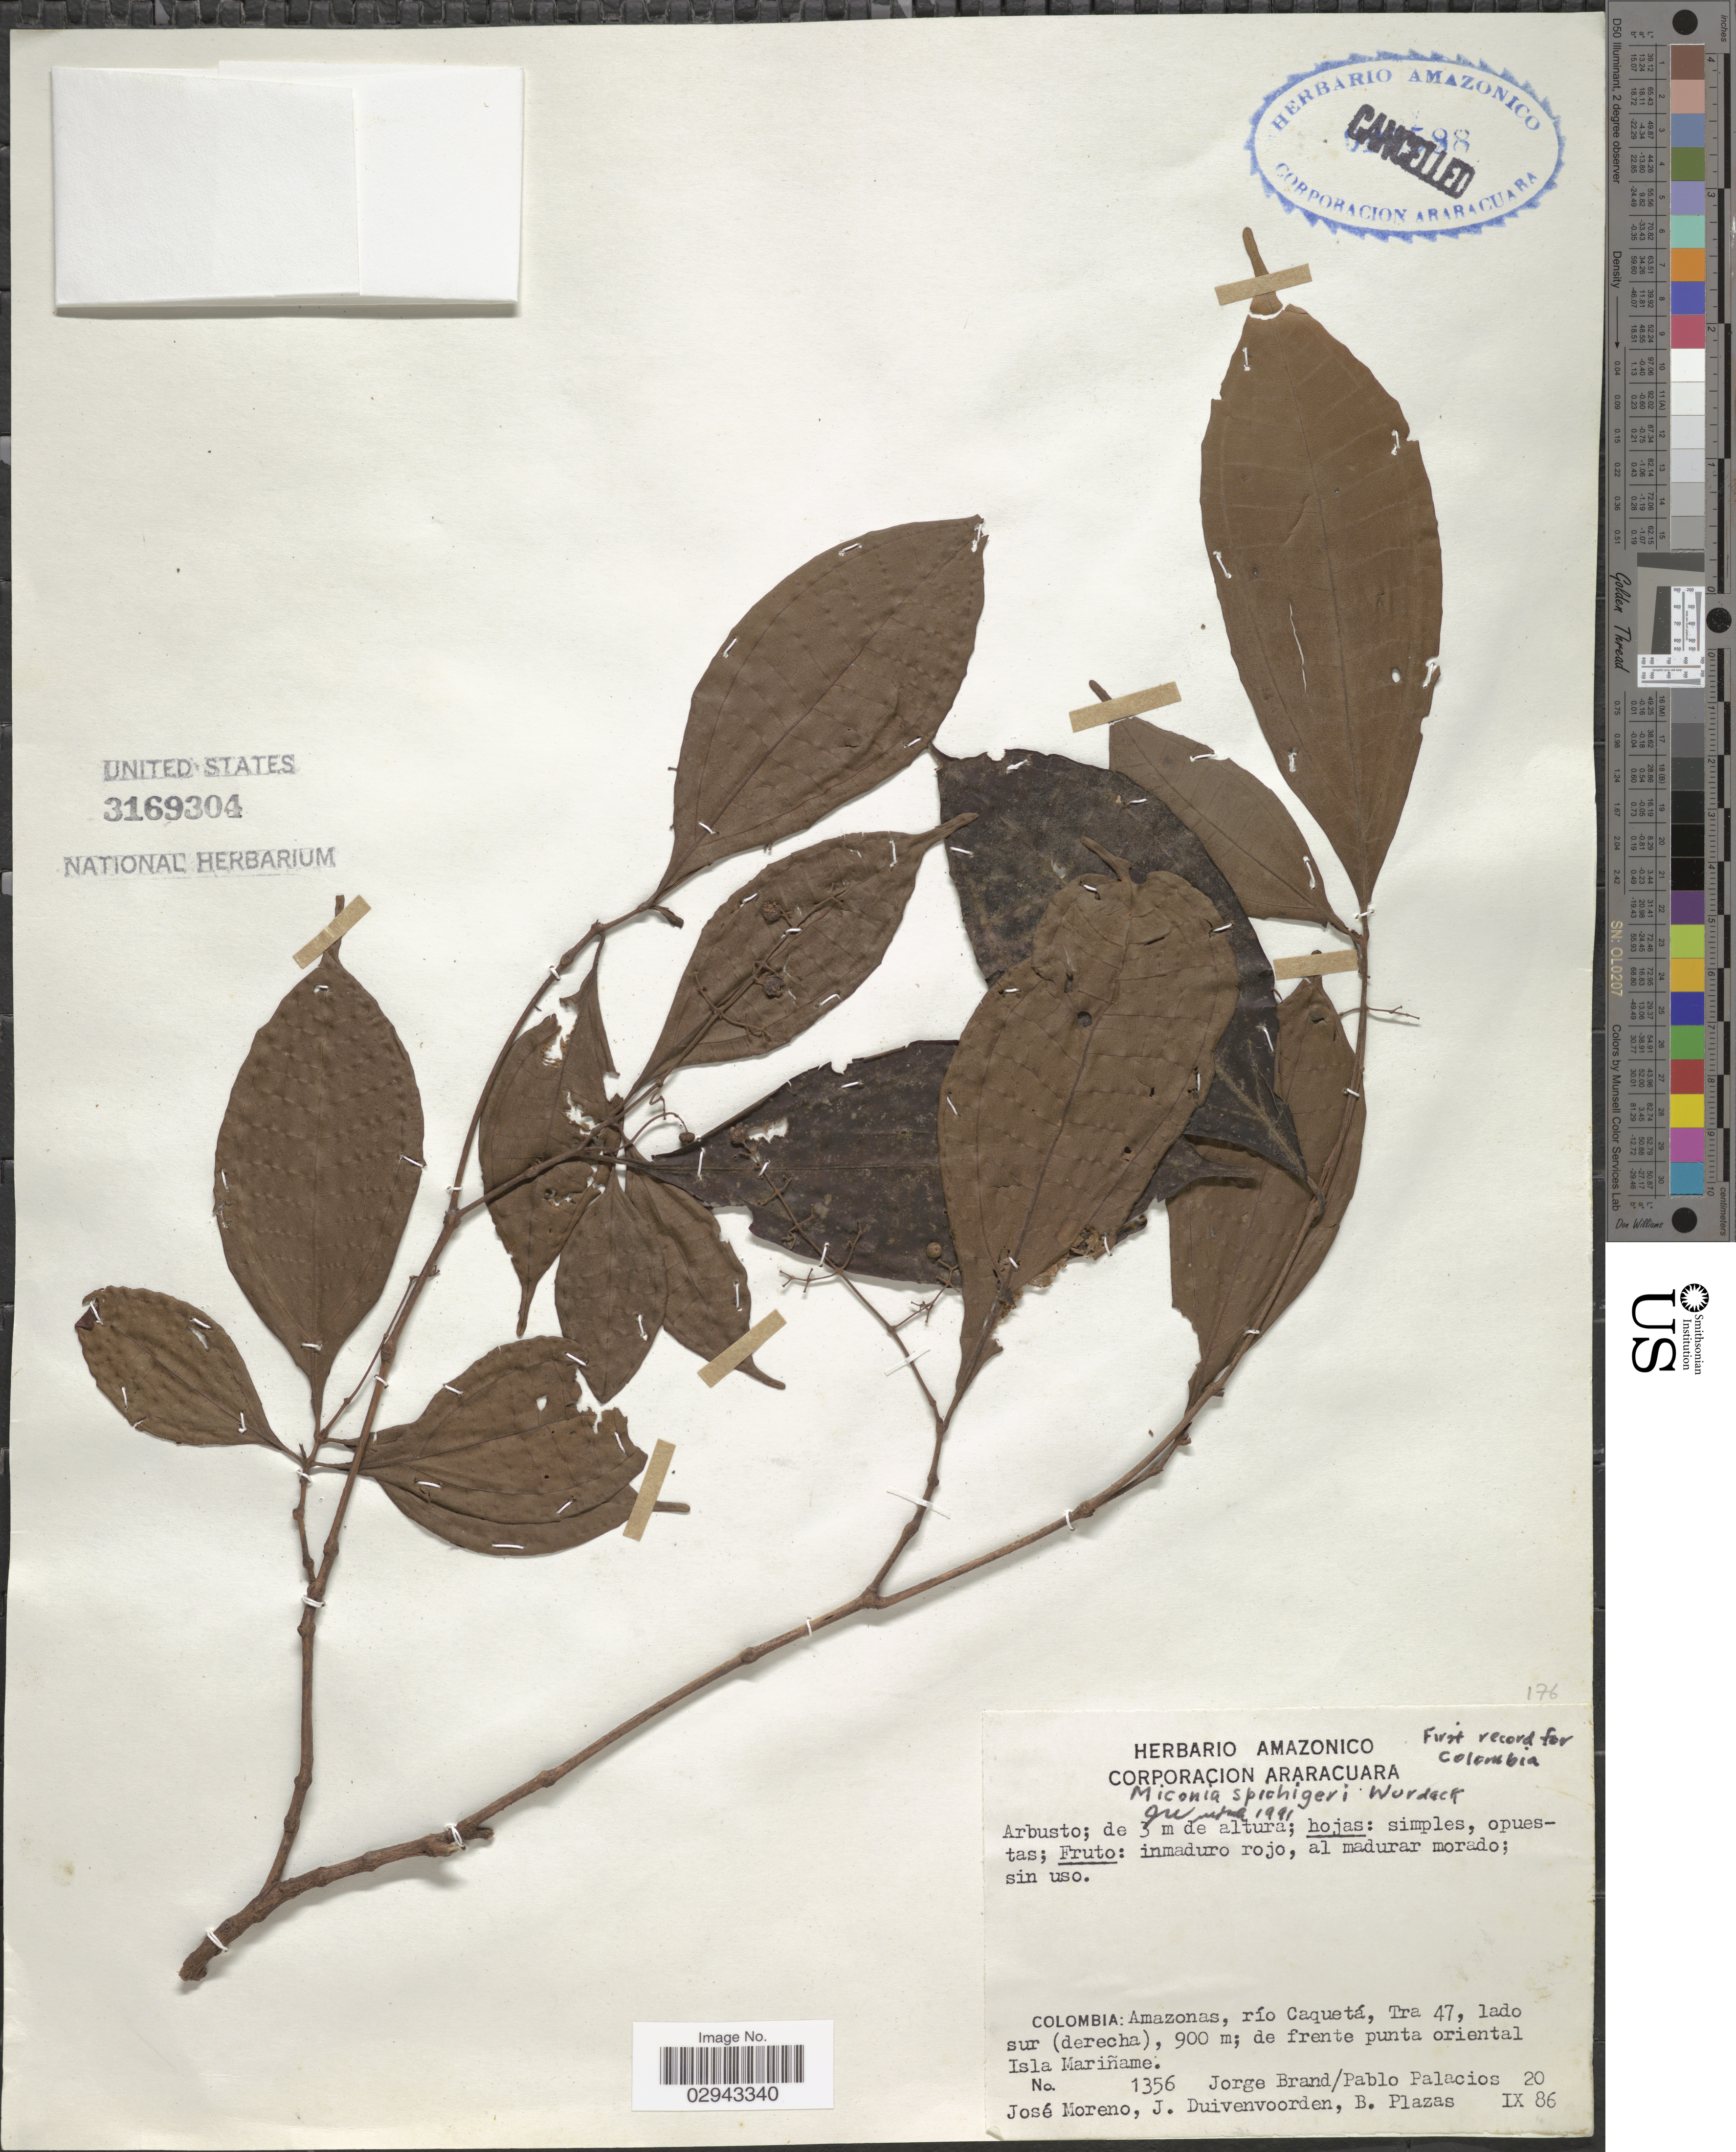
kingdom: Plantae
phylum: Tracheophyta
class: Magnoliopsida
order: Myrtales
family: Melastomataceae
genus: Miconia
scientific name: Miconia spichigeri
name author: Wurdack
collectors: J. Brand, P. Palacios, J. Moreno, J. Duivenvoorden & B. Plazas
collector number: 1356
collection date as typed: Transcribed d/m/y: 20/9/86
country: Colombia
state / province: Amazônas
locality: Río Caquetá, Tra 47, lado sur (derecha), de frente punta oriental Isla Mariñame.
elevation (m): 900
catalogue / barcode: US 3169304